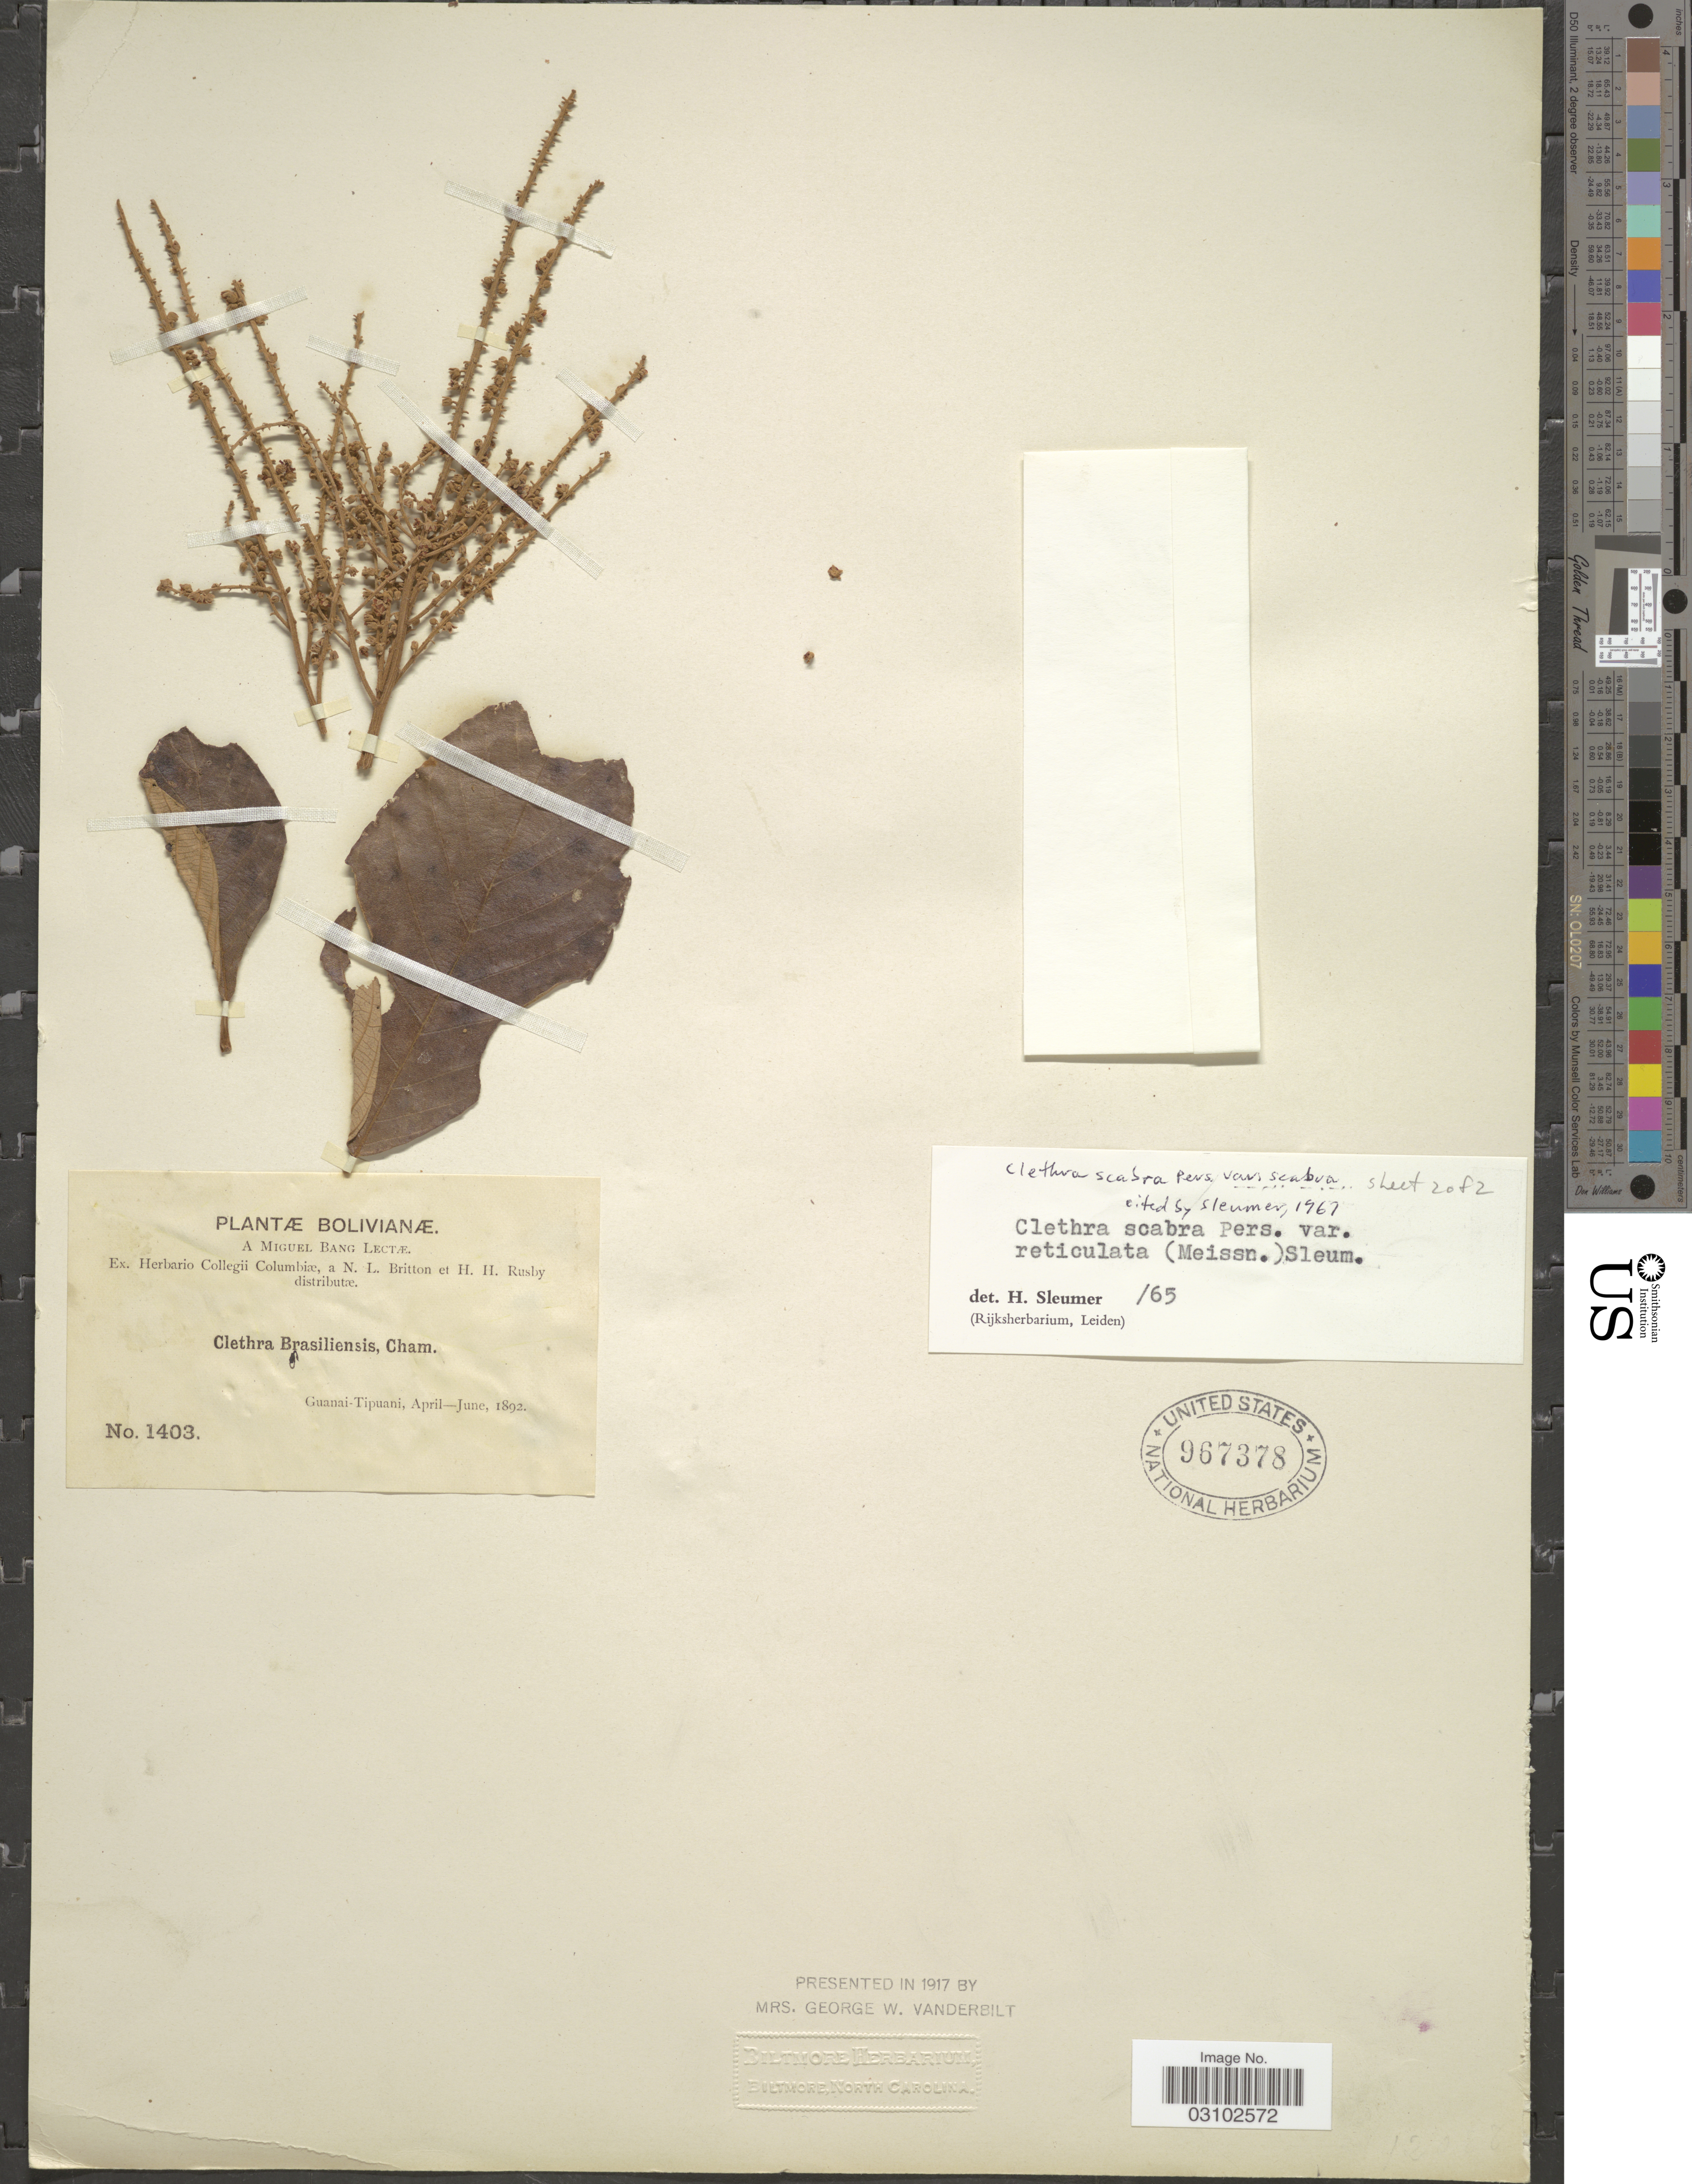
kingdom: Plantae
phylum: Tracheophyta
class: Magnoliopsida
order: Ericales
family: Clethraceae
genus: Clethra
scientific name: Clethra scabra var. scabra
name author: Pers.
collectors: M. Bang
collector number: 1403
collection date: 1892-04/1892-06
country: Bolivia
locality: Guanai - Tipuani.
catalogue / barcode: US 967378